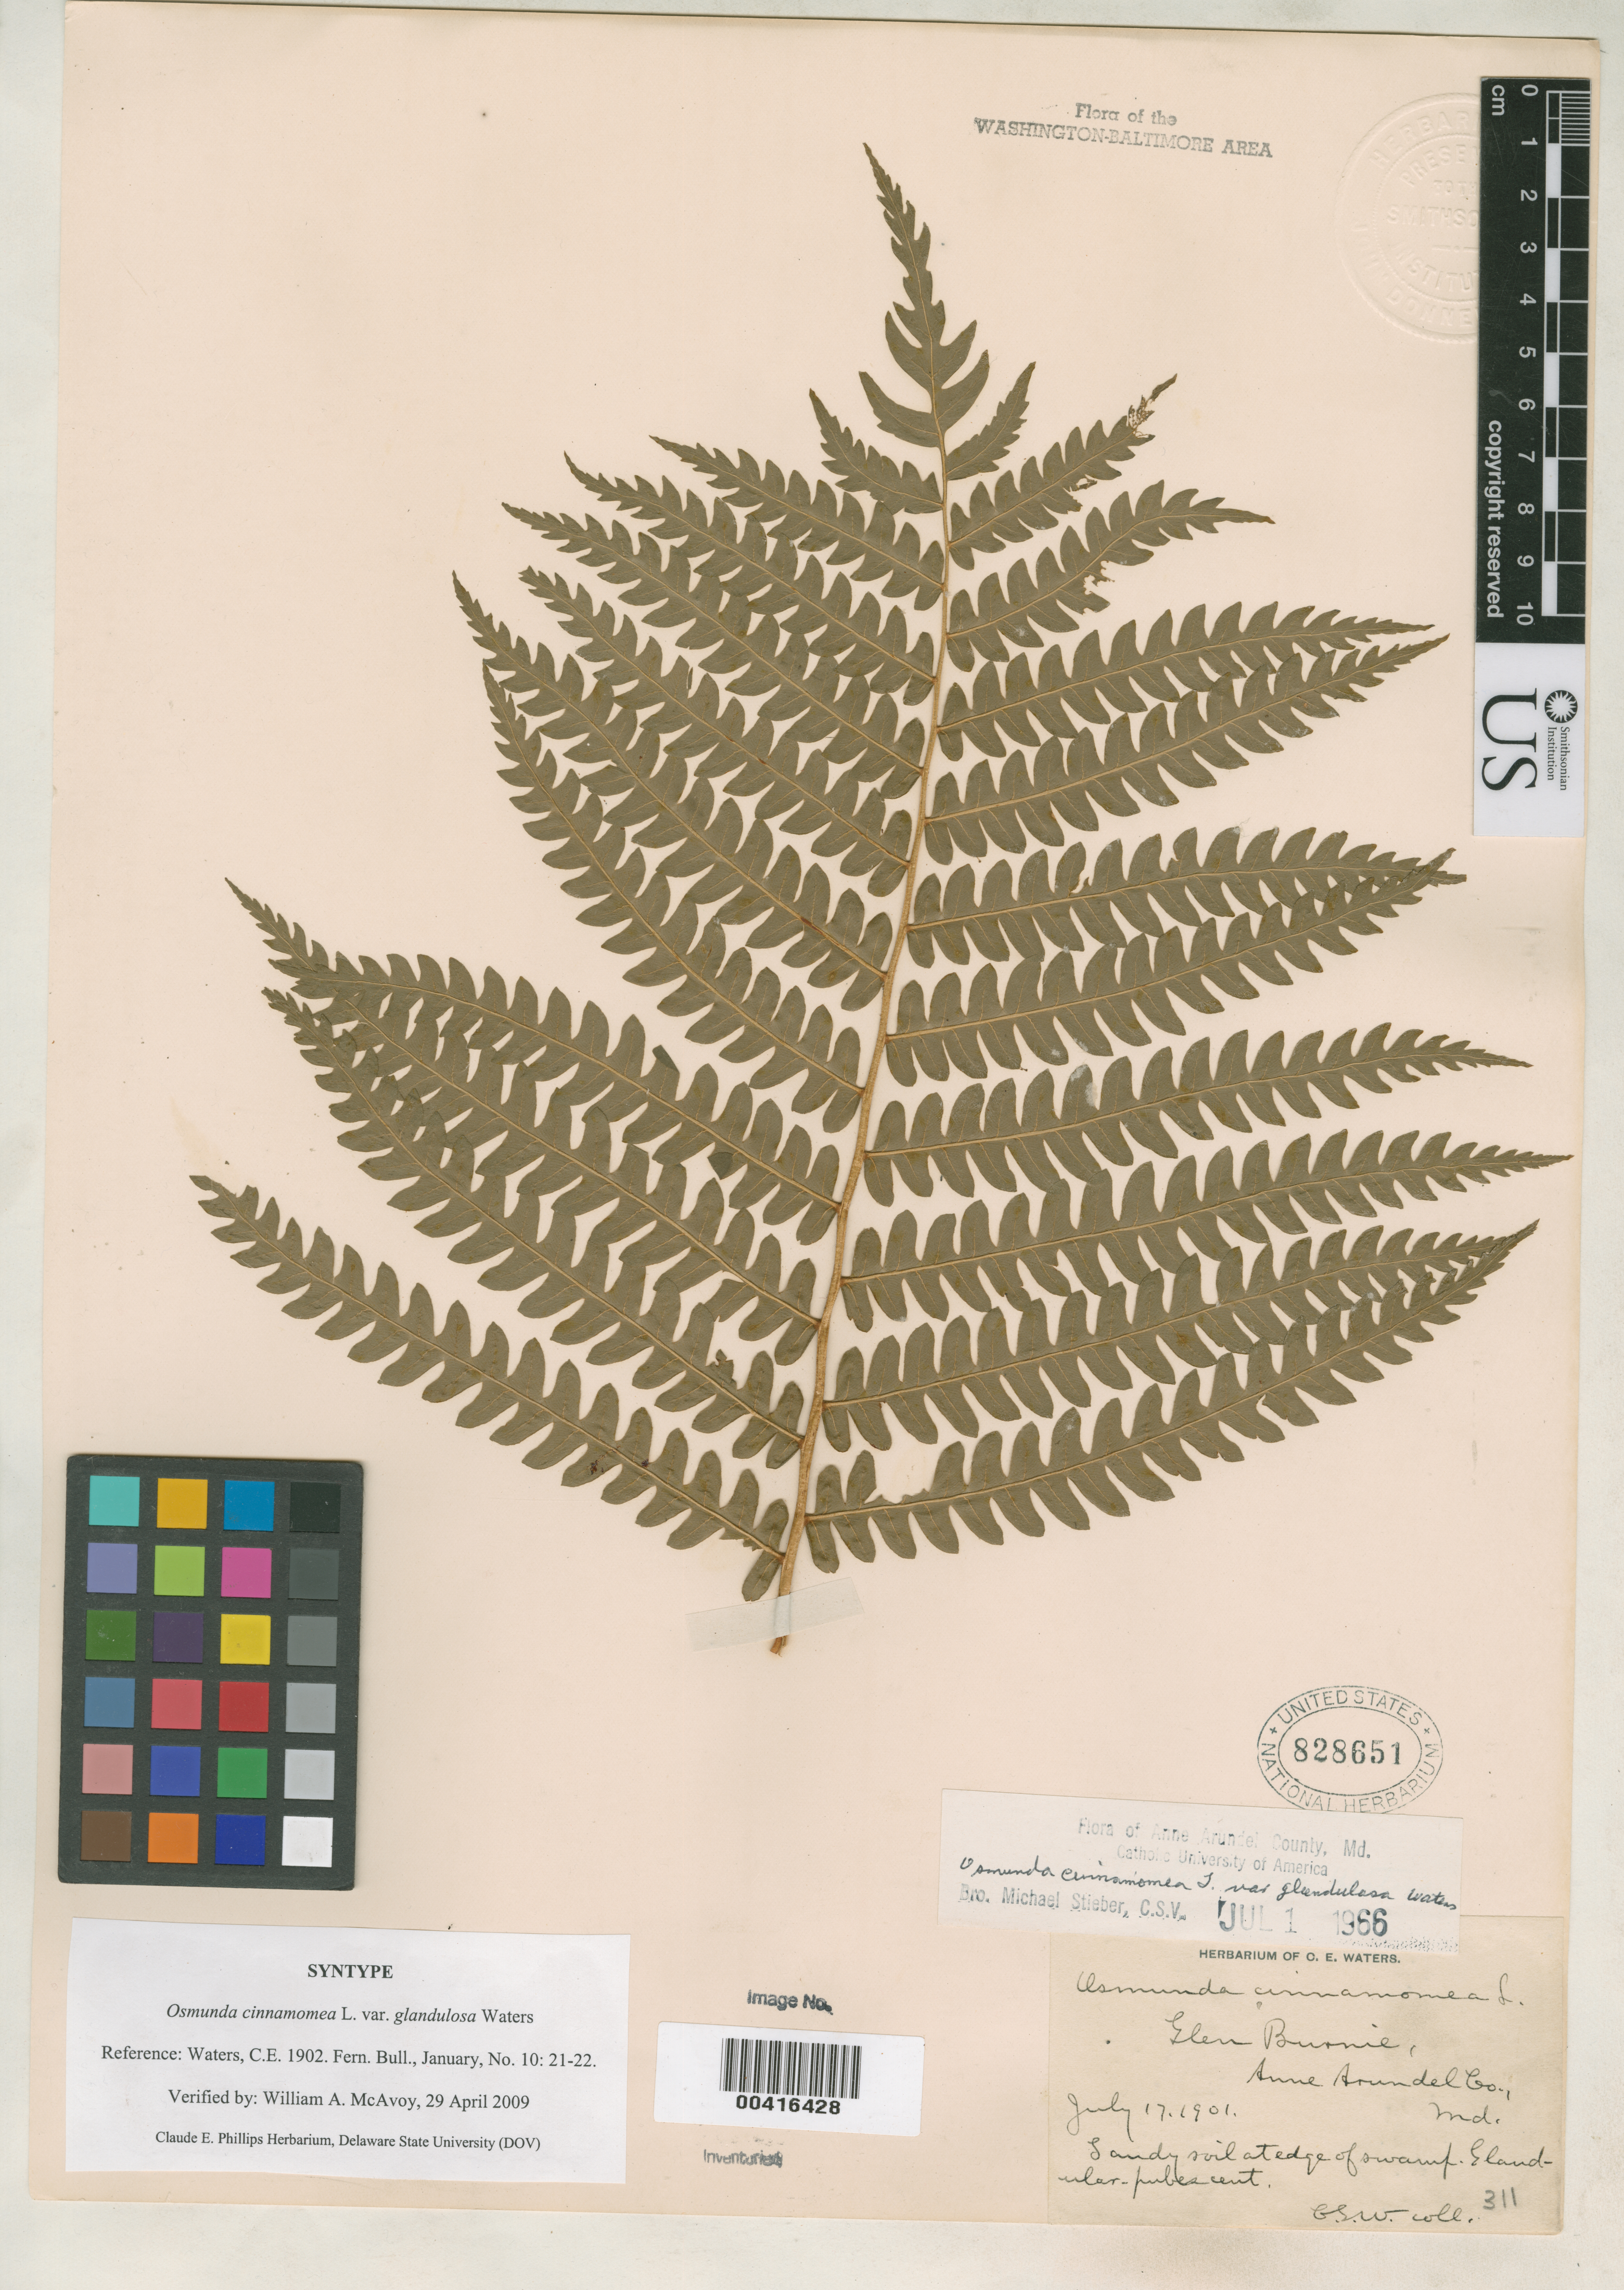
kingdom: Plantae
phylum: Tracheophyta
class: Polypodiopsida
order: Osmundales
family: Osmundaceae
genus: Osmunda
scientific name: Osmunda cinnamomea var. glandulosa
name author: Waters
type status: Syntype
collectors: C. Waters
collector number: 311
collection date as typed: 17 Jul 1901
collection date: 1901-07-17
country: United States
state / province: Maryland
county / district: Anne Arundel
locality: Glen Burnie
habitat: Sandy soil at edge of swamp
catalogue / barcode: US 828651